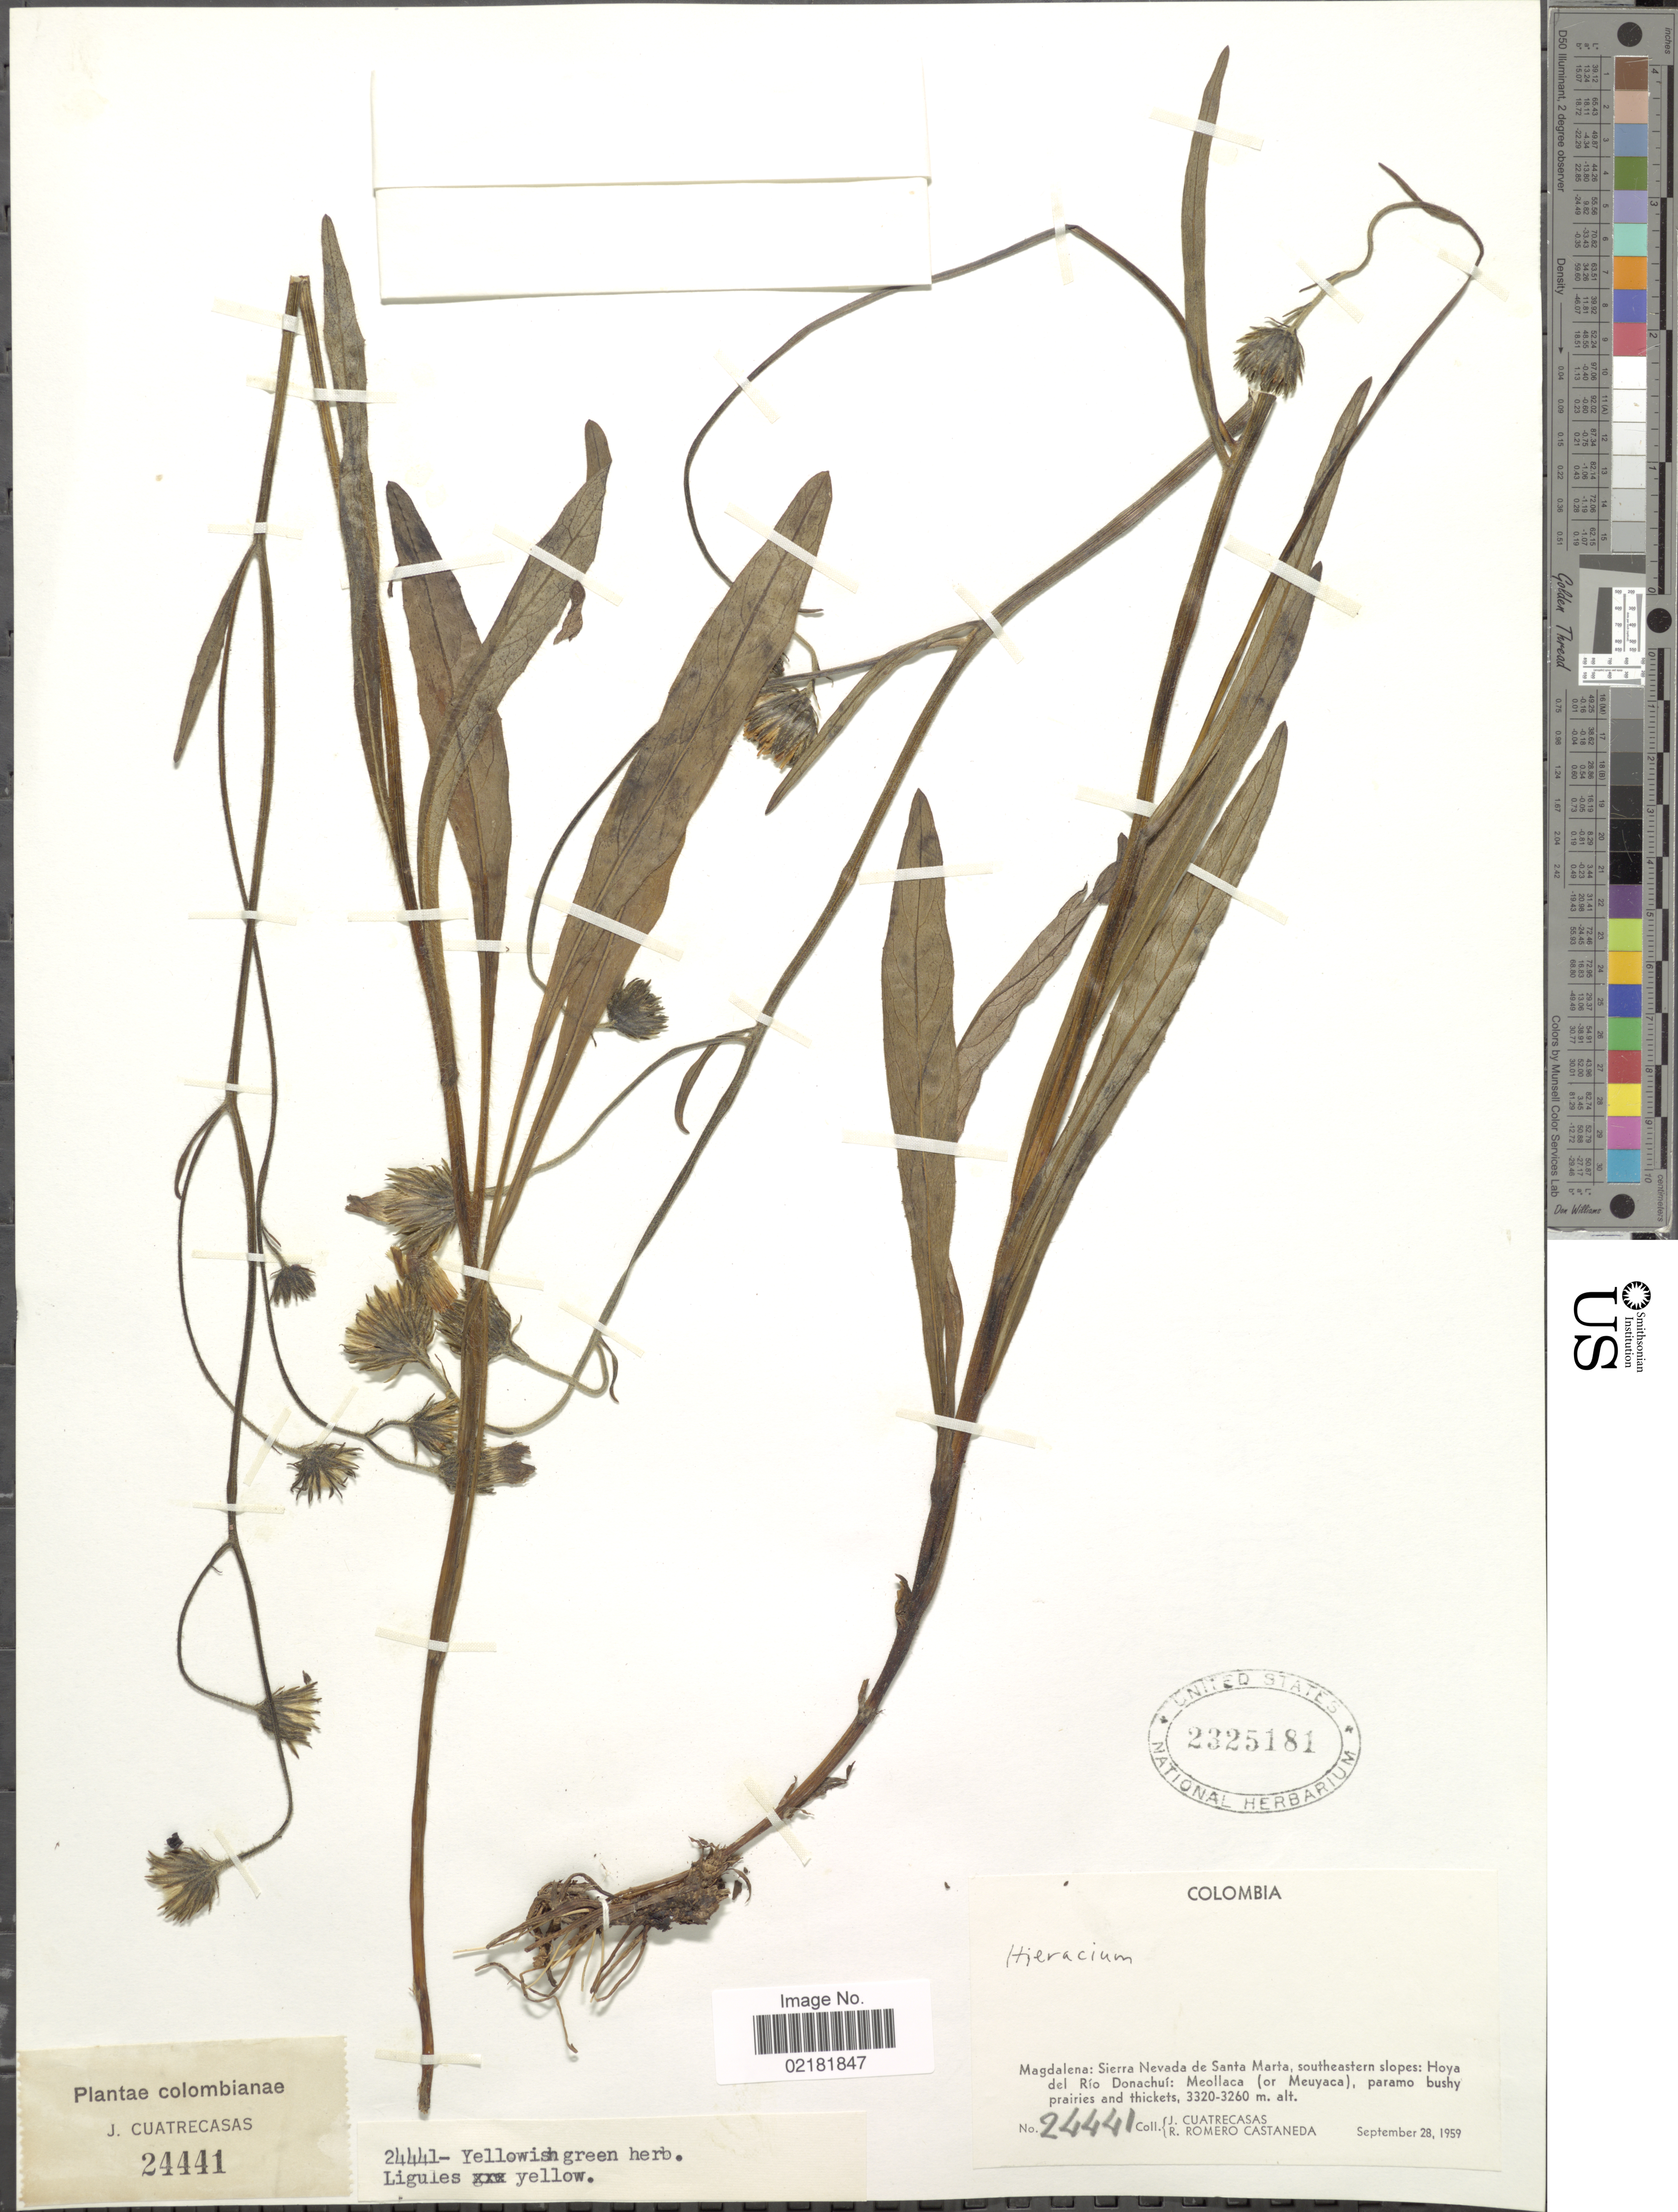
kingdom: Plantae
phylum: Tracheophyta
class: Magnoliopsida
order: Asterales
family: Asteraceae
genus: Hieracium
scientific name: Hieracium repandulare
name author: Druce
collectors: J. Cuatrecasas & R. Romero Castañeda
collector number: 24441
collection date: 1959-09-28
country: Colombia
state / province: Magdalena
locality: Sierra Nevada de Santa Marta, southeastern slopes: Hoya del Rio Donachui: Meollaca (or Meuyaca), paramo bushy prairies and thickets.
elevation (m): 3260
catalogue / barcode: US 2325181